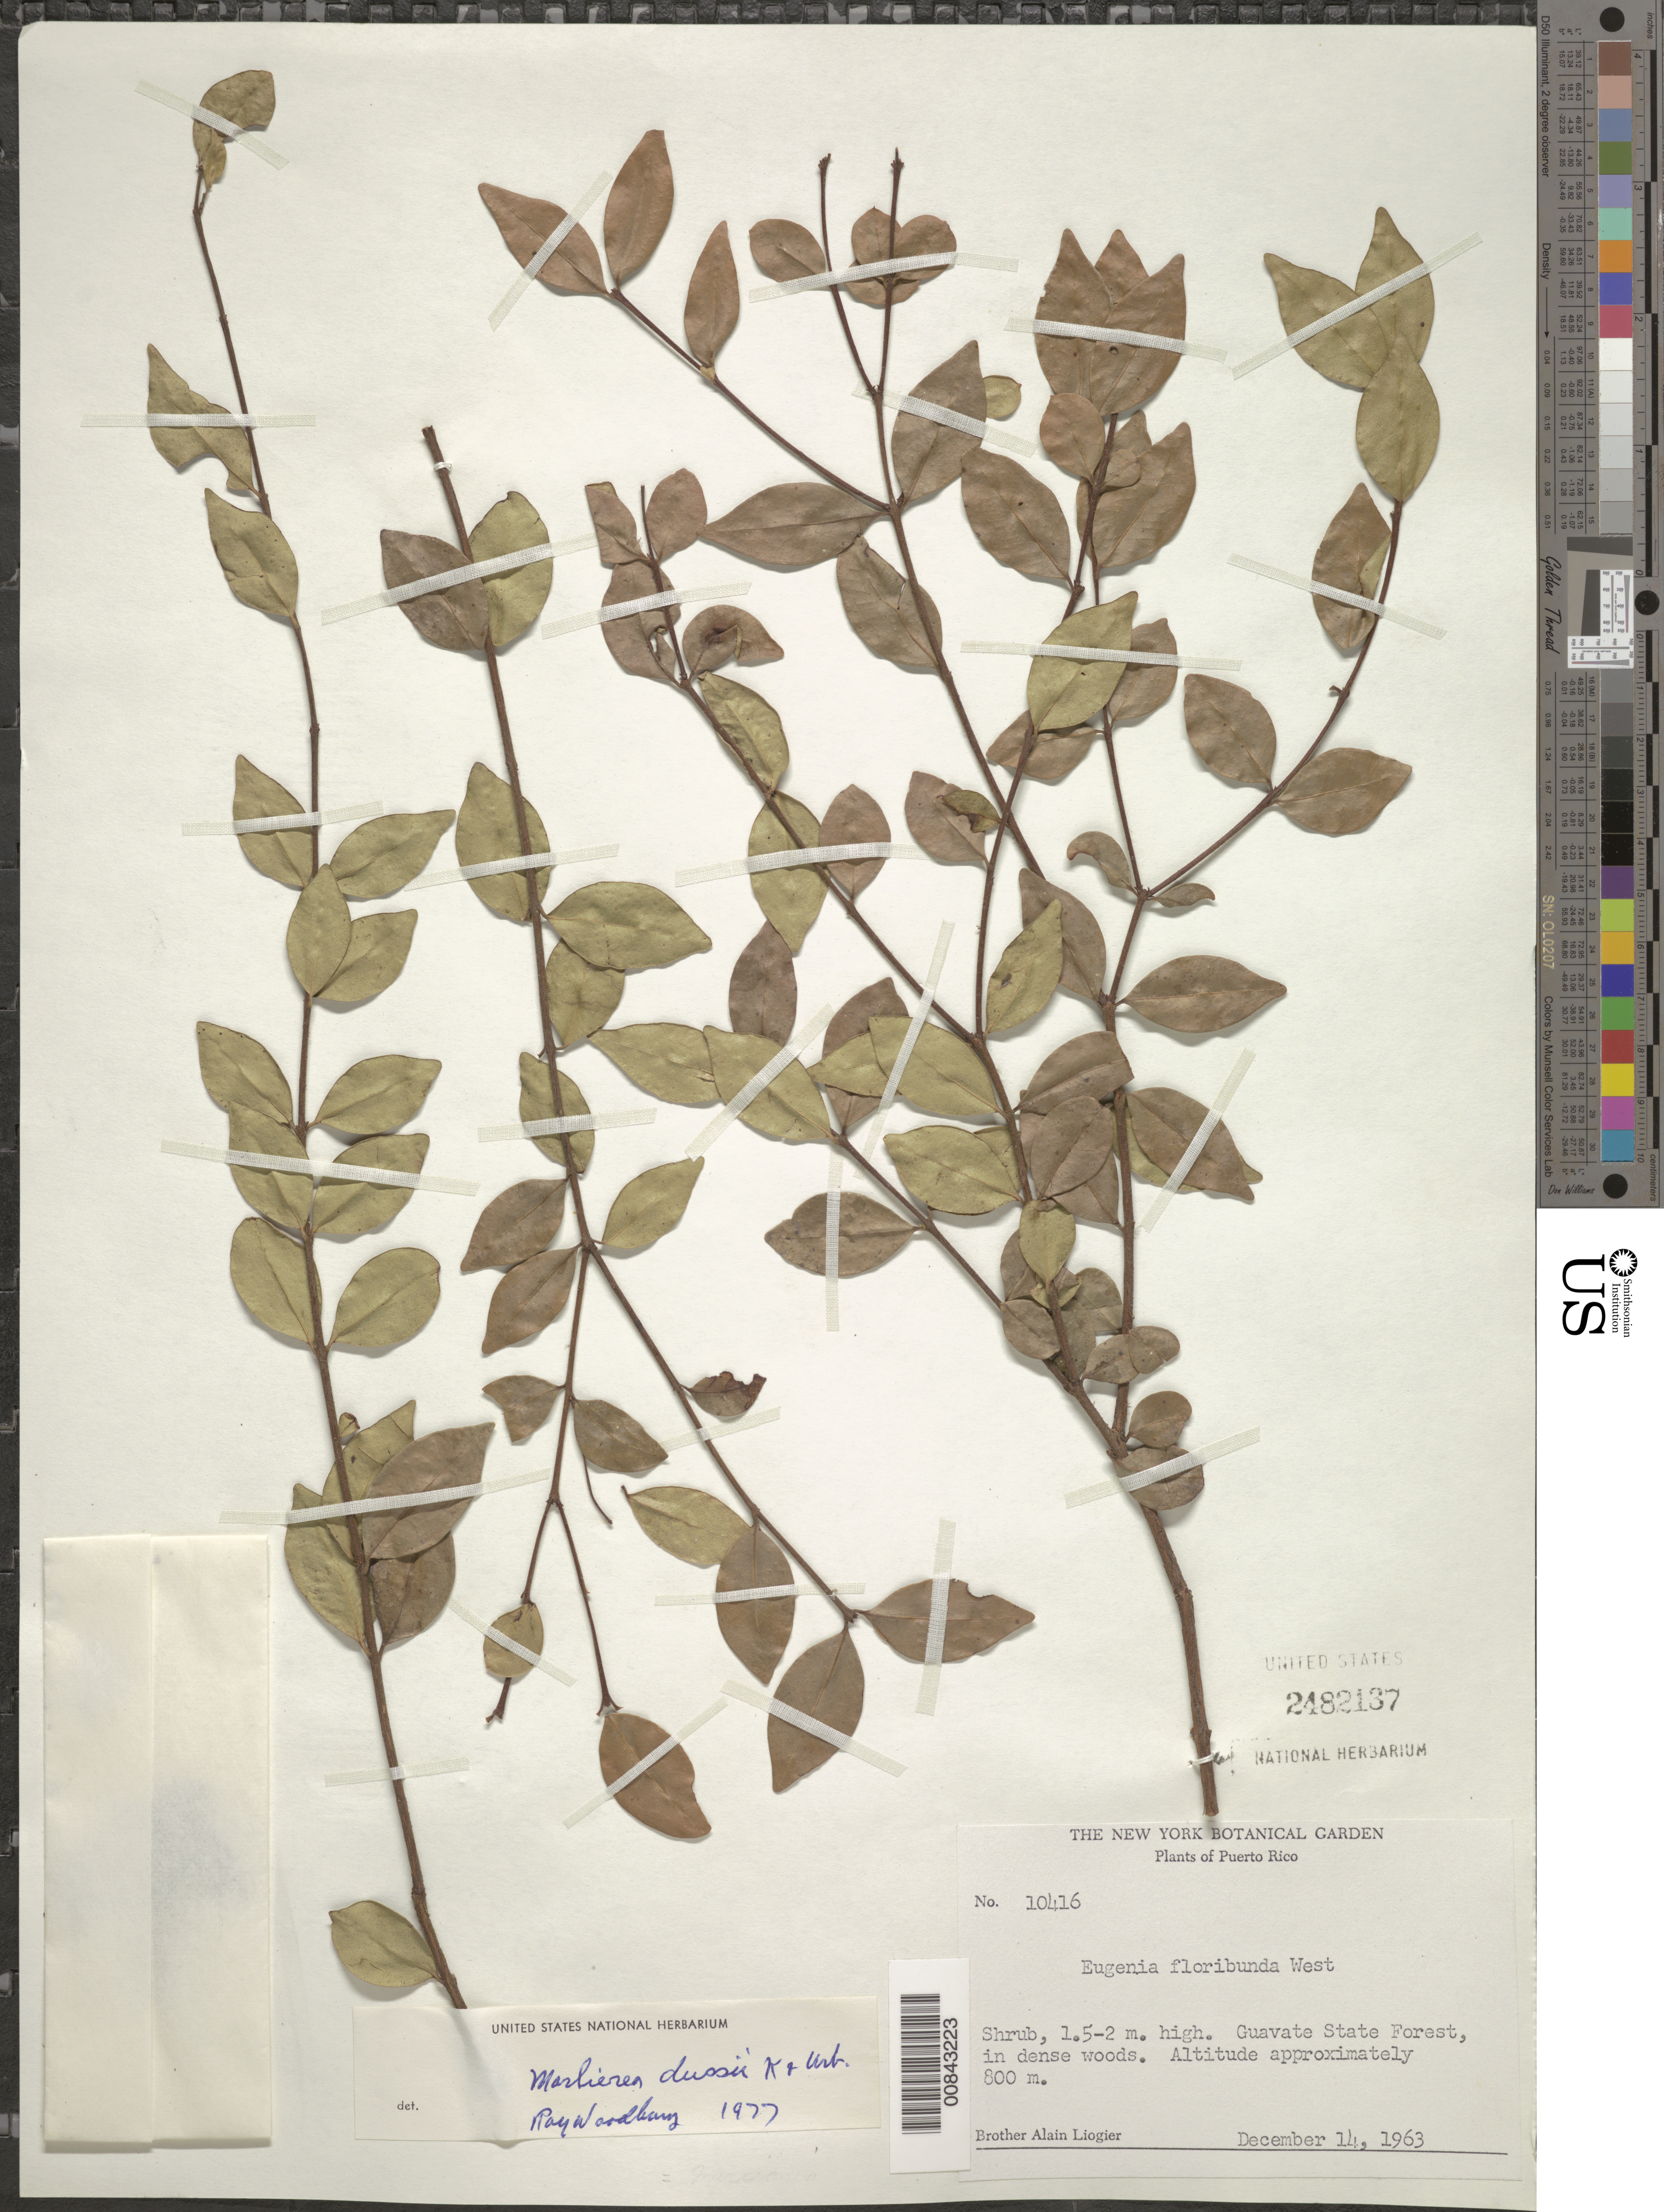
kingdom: Plantae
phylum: Tracheophyta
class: Magnoliopsida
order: Myrtales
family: Myrtaceae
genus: Siphoneugena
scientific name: Siphoneugena dussii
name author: (Krug & Urb.) Proença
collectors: A. H. Liogier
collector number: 10416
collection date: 1963-12-14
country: Puerto Rico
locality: Guavate State Forest.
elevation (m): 800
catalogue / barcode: US 2482137